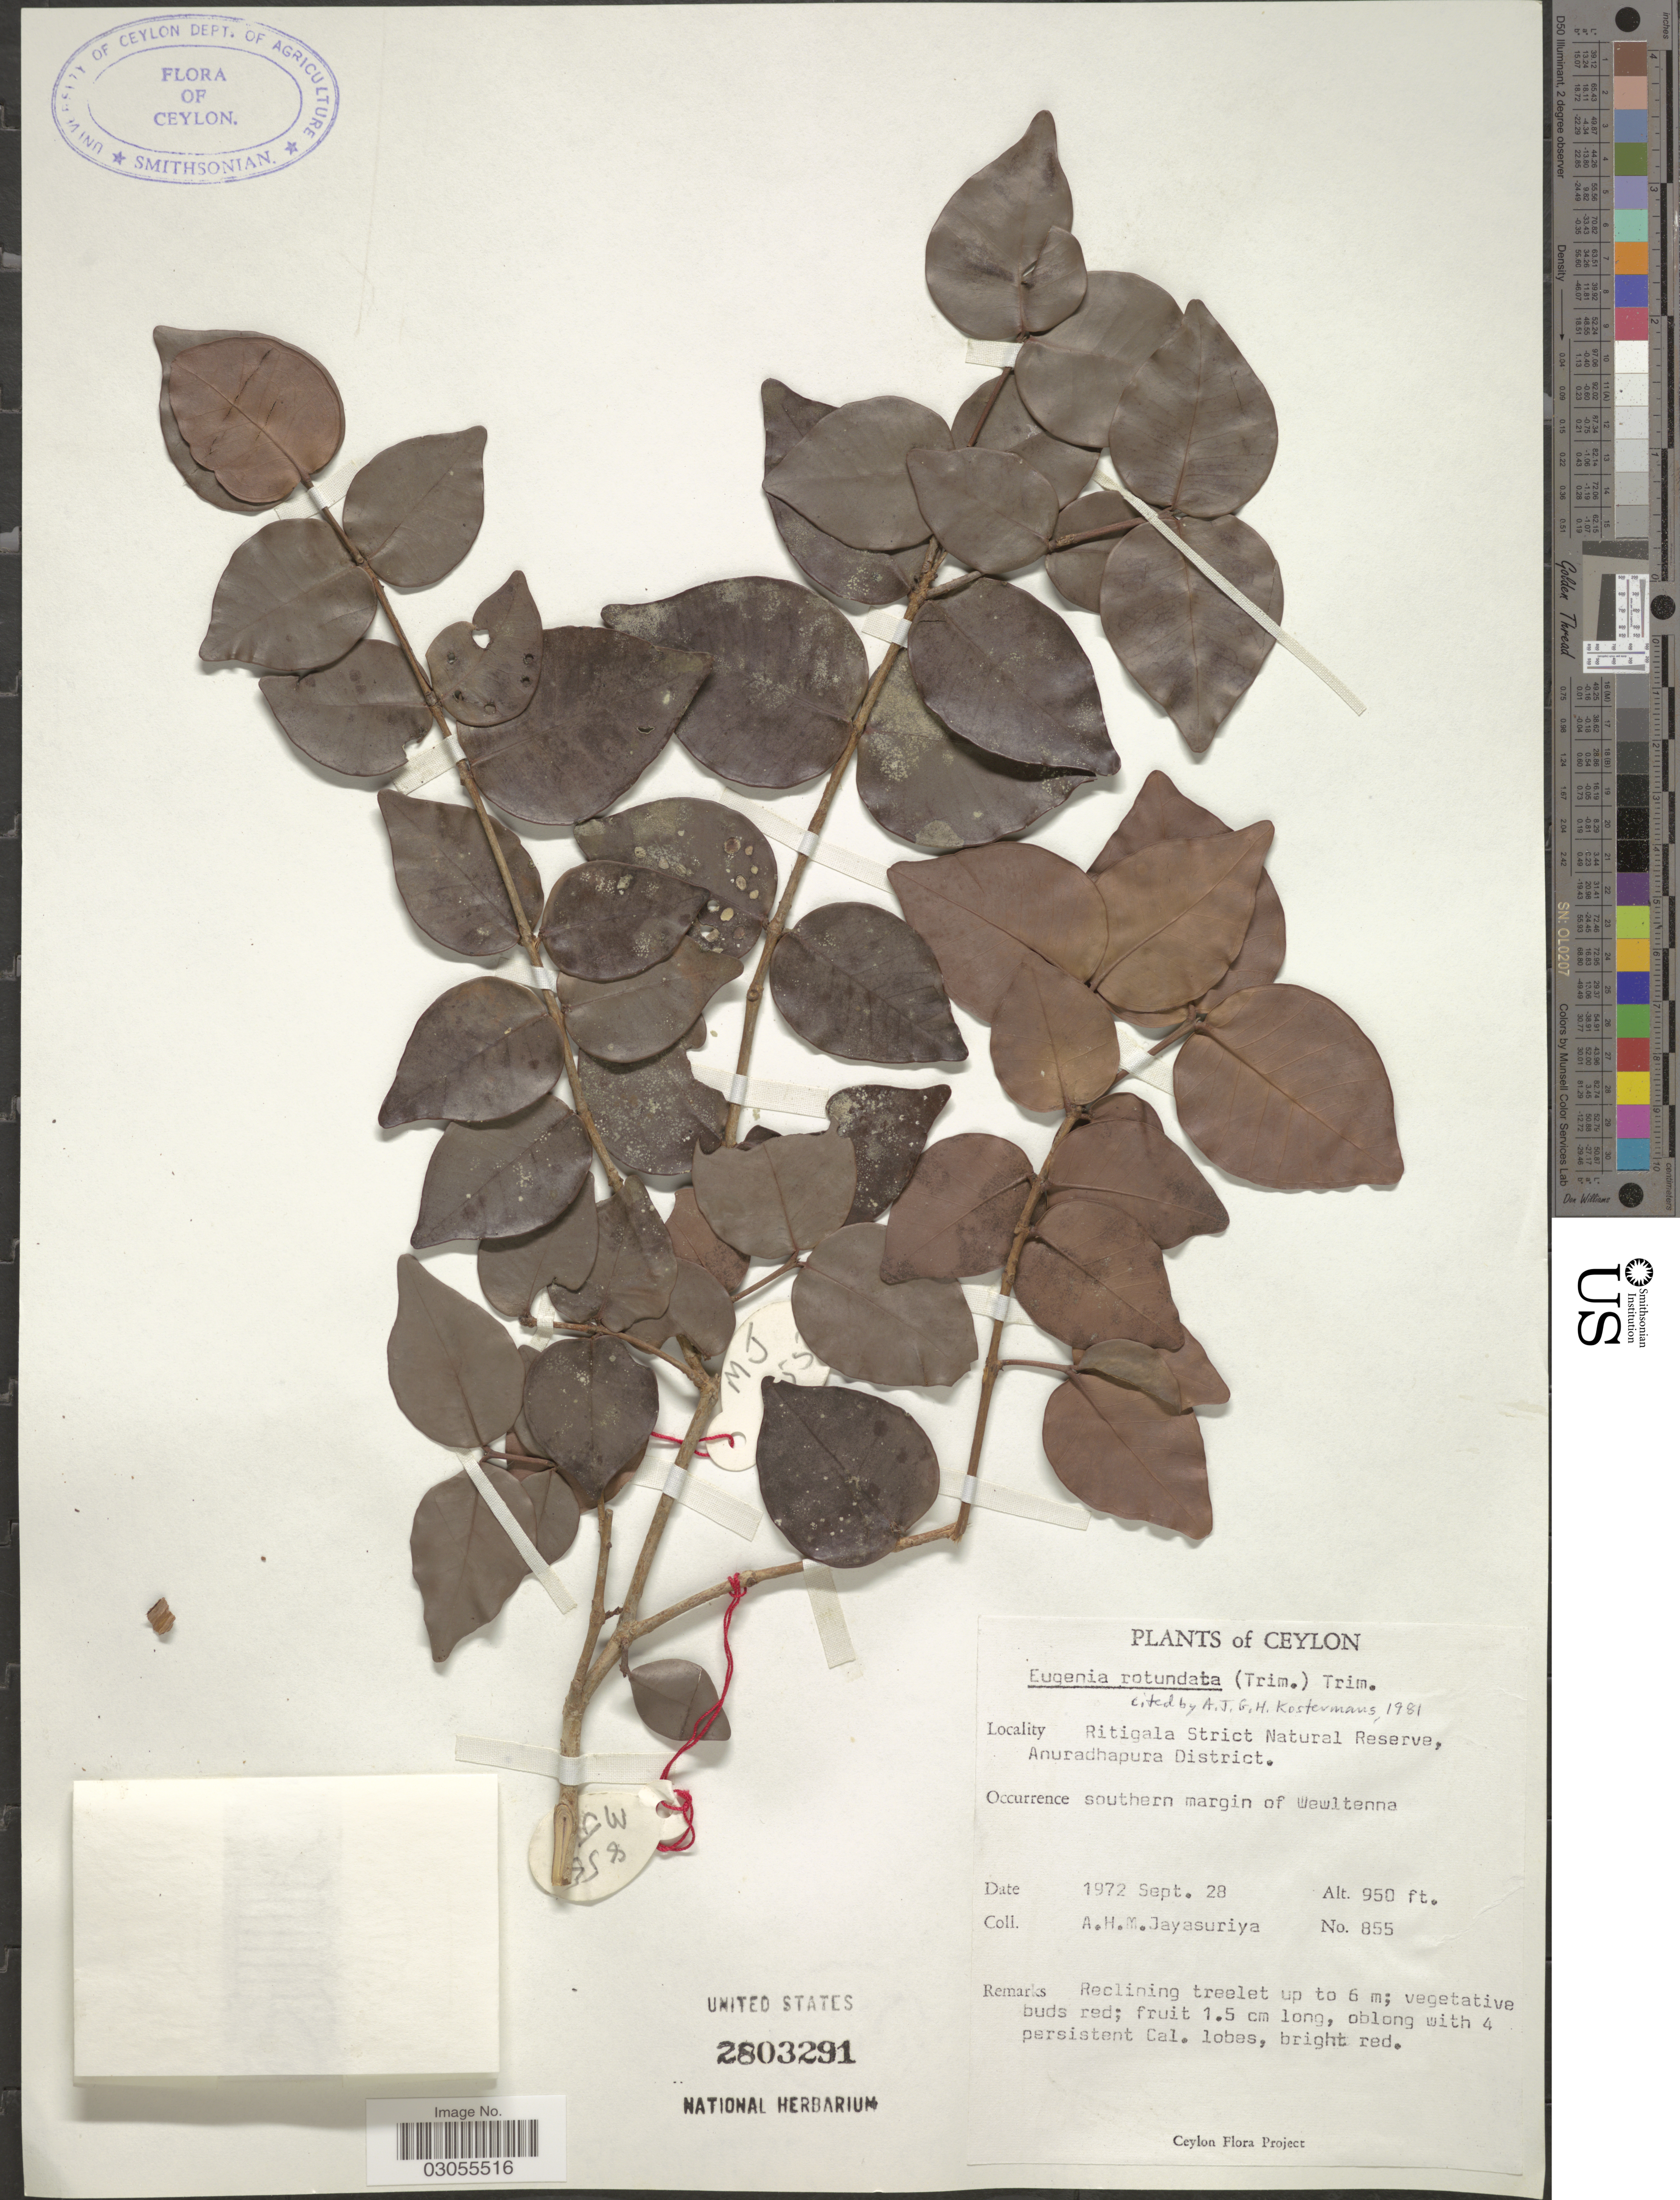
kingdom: Plantae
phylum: Tracheophyta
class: Magnoliopsida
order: Myrtales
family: Myrtaceae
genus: Eugenia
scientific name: Eugenia rotundata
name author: Trimen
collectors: A. H. Jayasuriya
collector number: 855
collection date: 1972-09-28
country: Sri Lanka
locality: Ceylon. Ritigala Strict Natural Reserve, Anuradhapura District. Southern margin of Wewltenna.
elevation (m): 290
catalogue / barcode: US 2803291